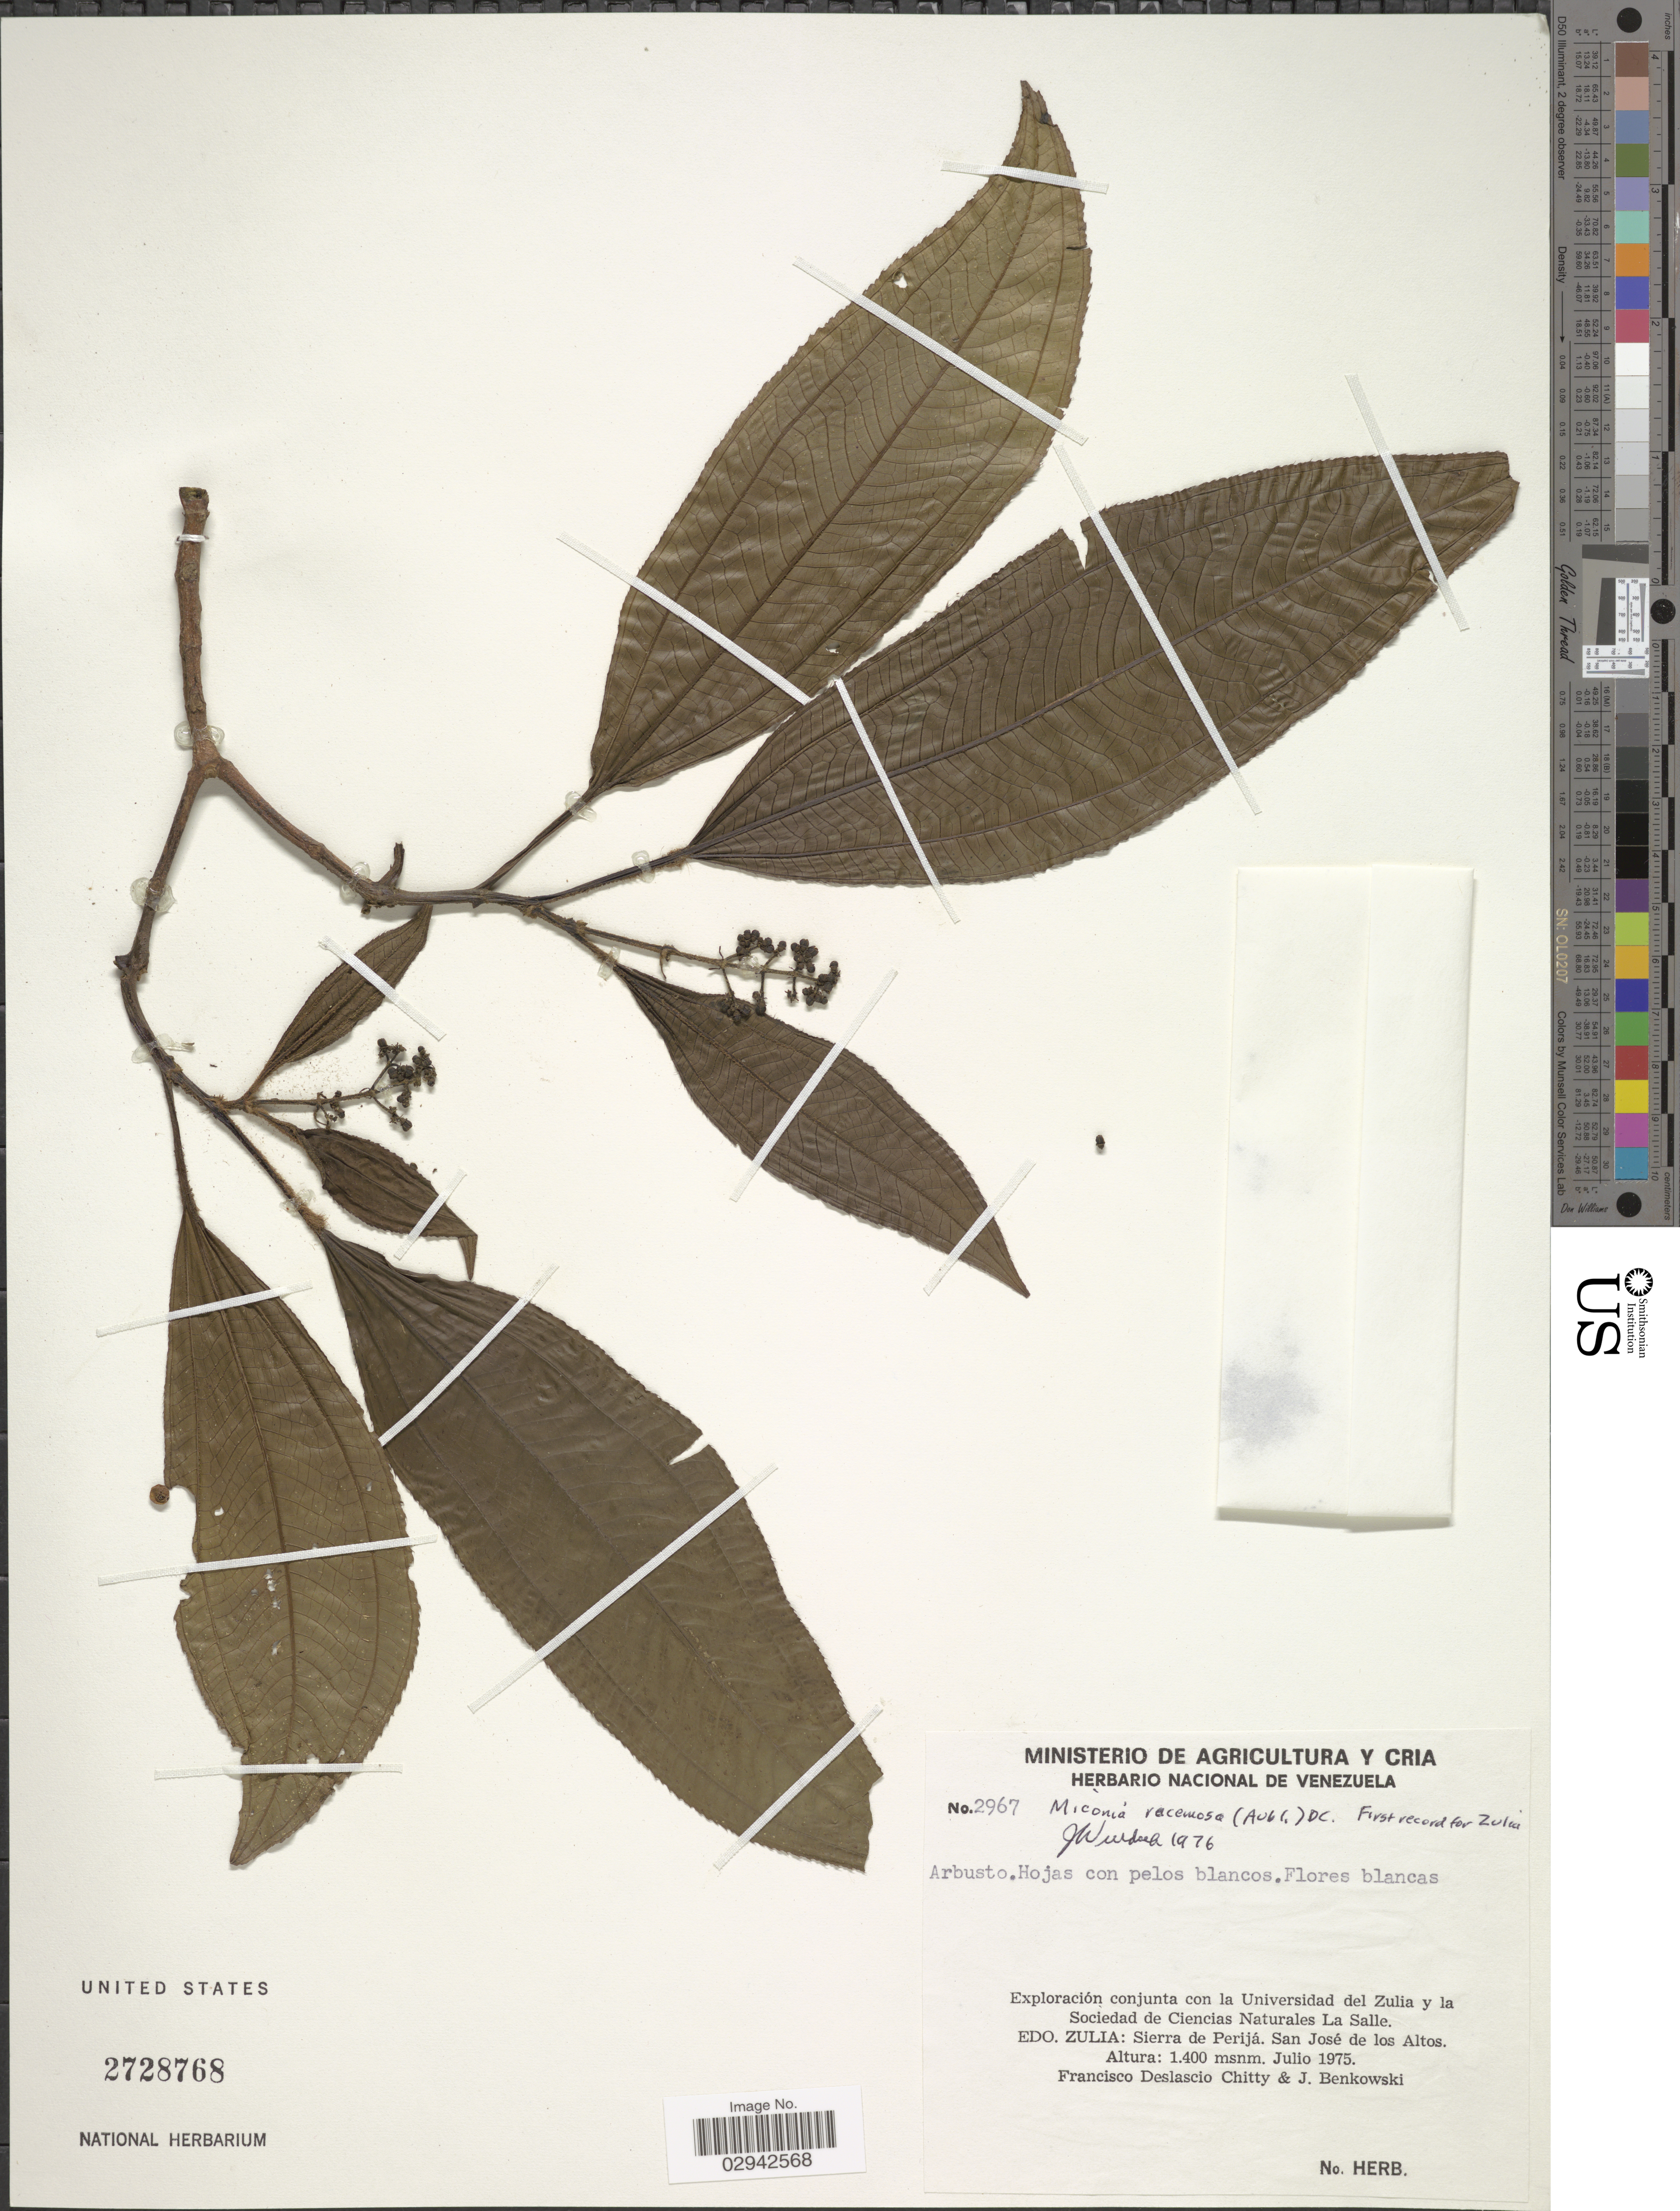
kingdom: Plantae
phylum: Tracheophyta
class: Magnoliopsida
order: Myrtales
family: Melastomataceae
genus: Miconia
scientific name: Miconia racemosa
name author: (Aubl.) DC.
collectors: F. Delascio C. & J. Benkowski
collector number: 2967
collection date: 1975-07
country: Venezuela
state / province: Zulia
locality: Sierra de Perijá, San José de los Altos.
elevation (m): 1400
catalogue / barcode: US 2728768